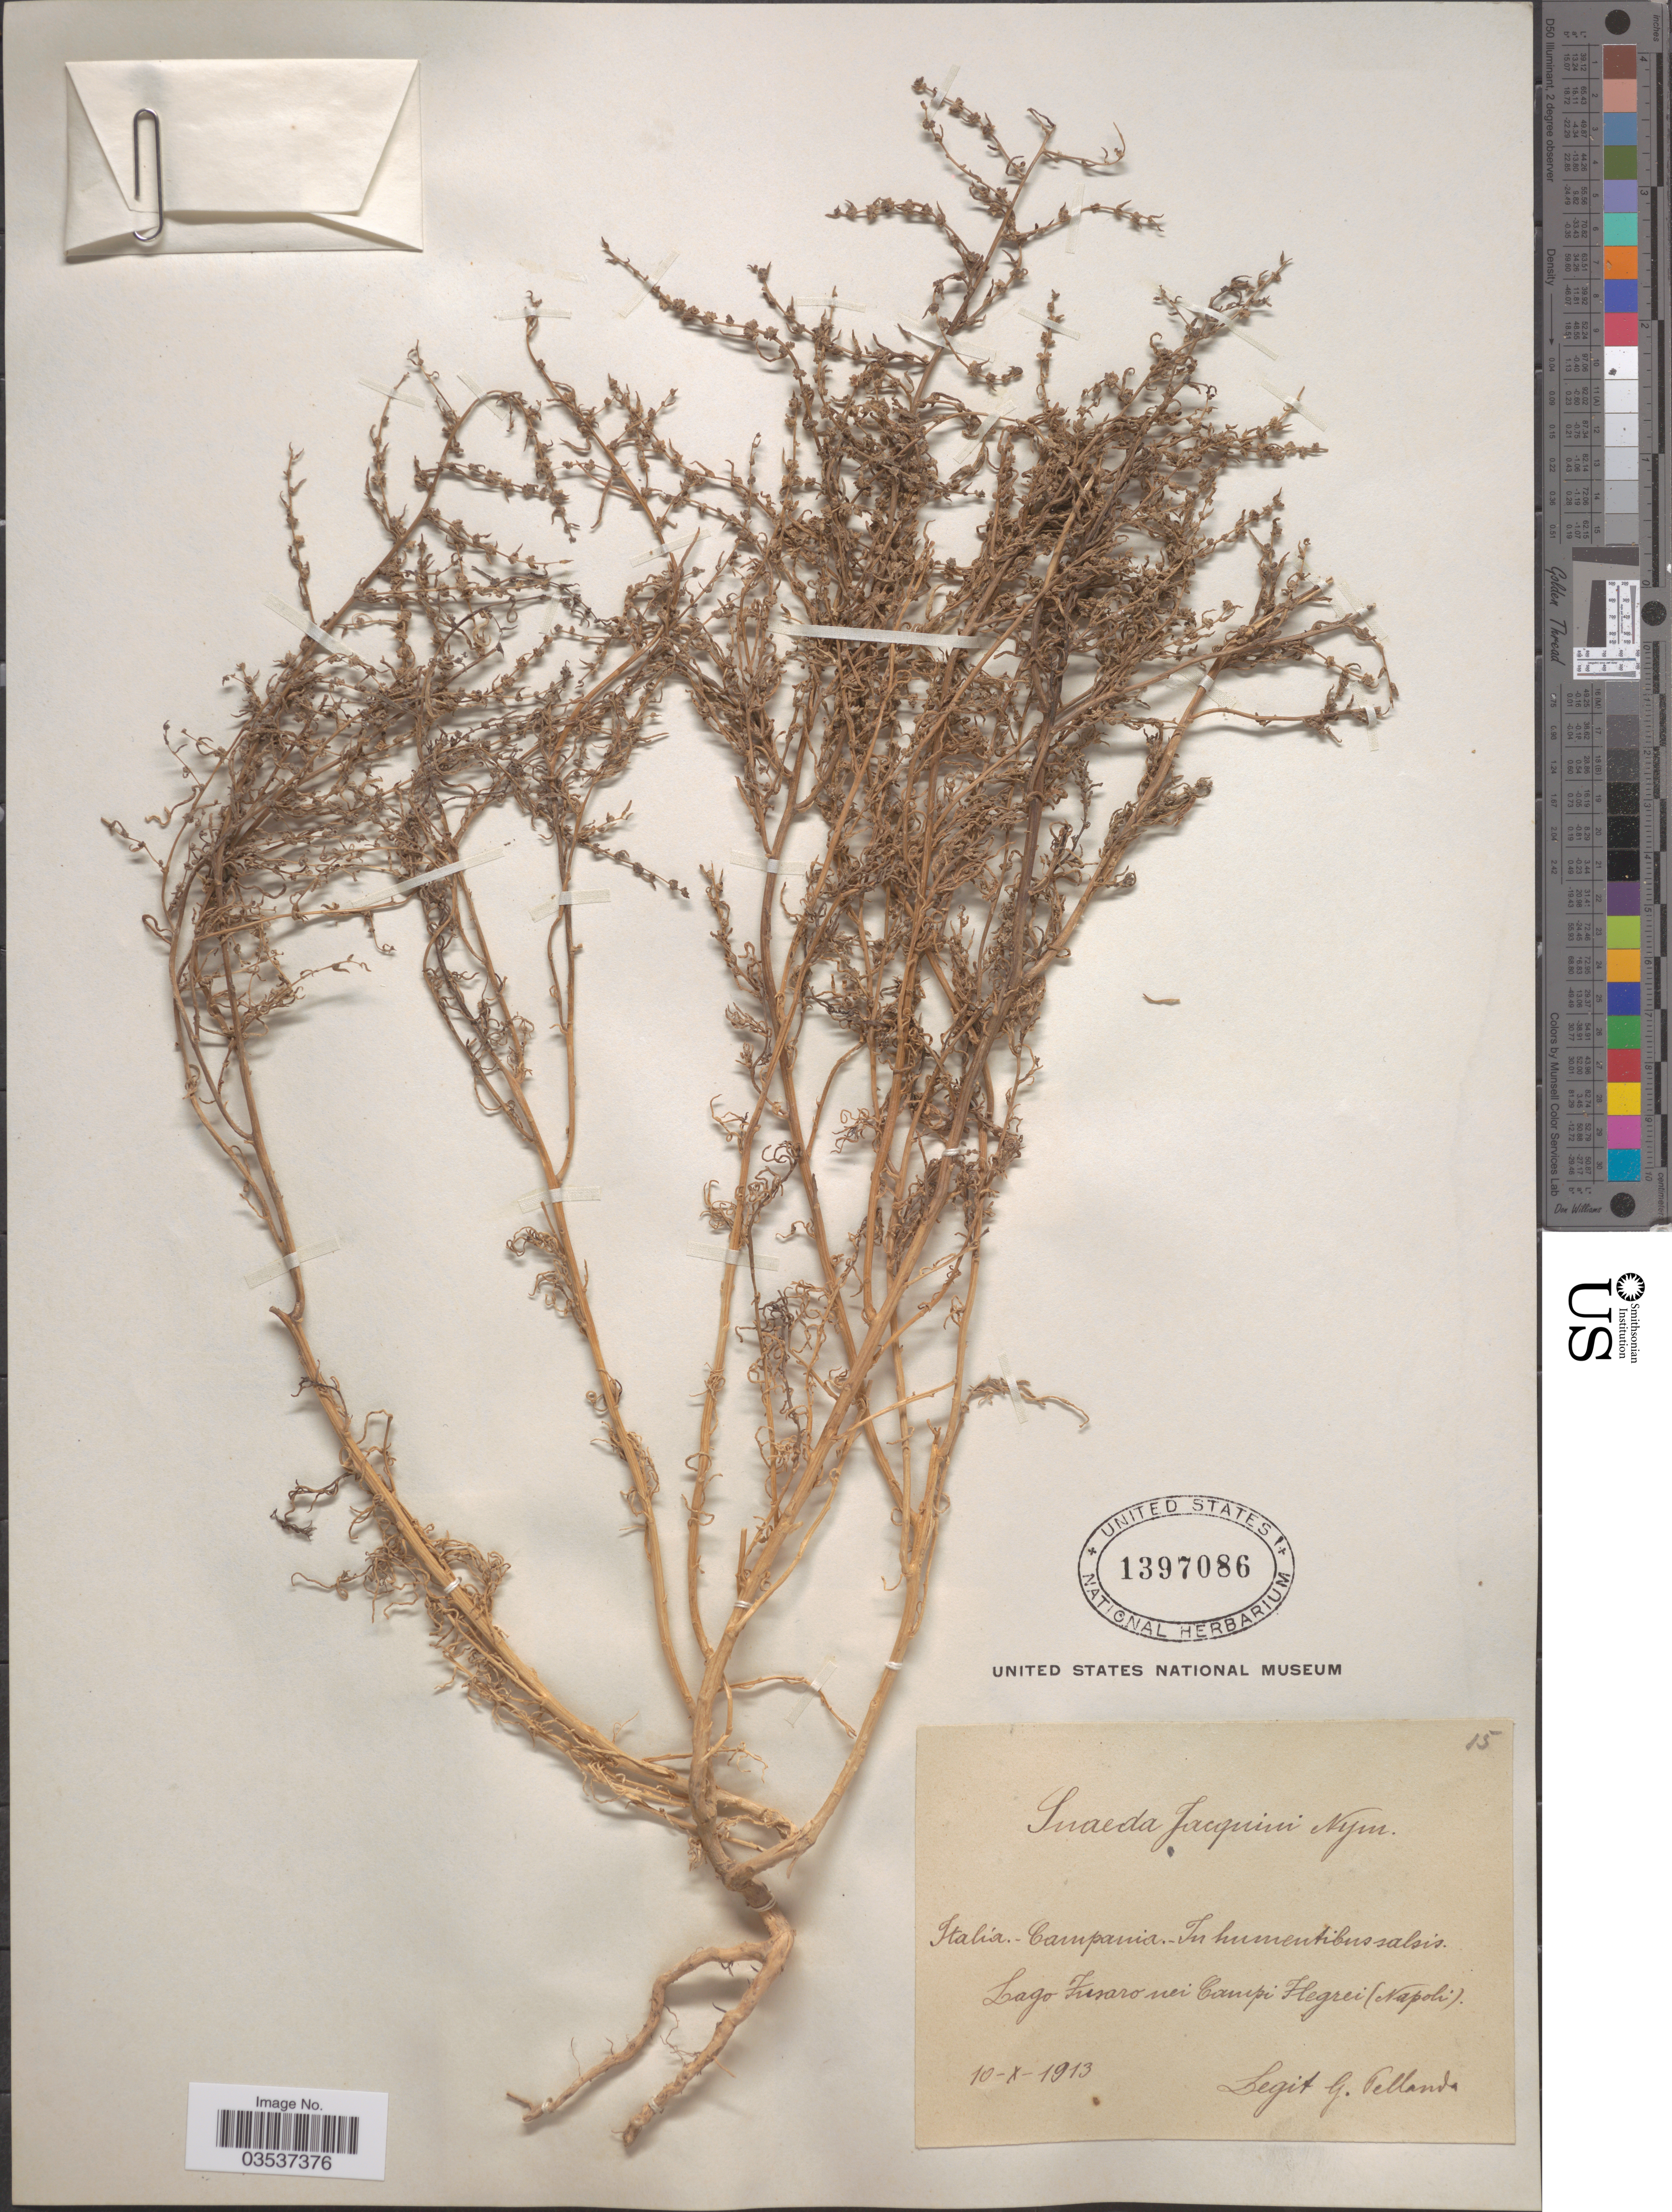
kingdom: Plantae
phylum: Tracheophyta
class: Magnoliopsida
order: Caryophyllales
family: Amaranthaceae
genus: Suaeda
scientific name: Suaeda jacquinii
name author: Dumort.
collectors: G. Pellanda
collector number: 15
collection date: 1913-10-10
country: Italy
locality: Campania. Lago Fusaro nei Campi Flegrei (Napoli).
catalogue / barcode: US 1397086